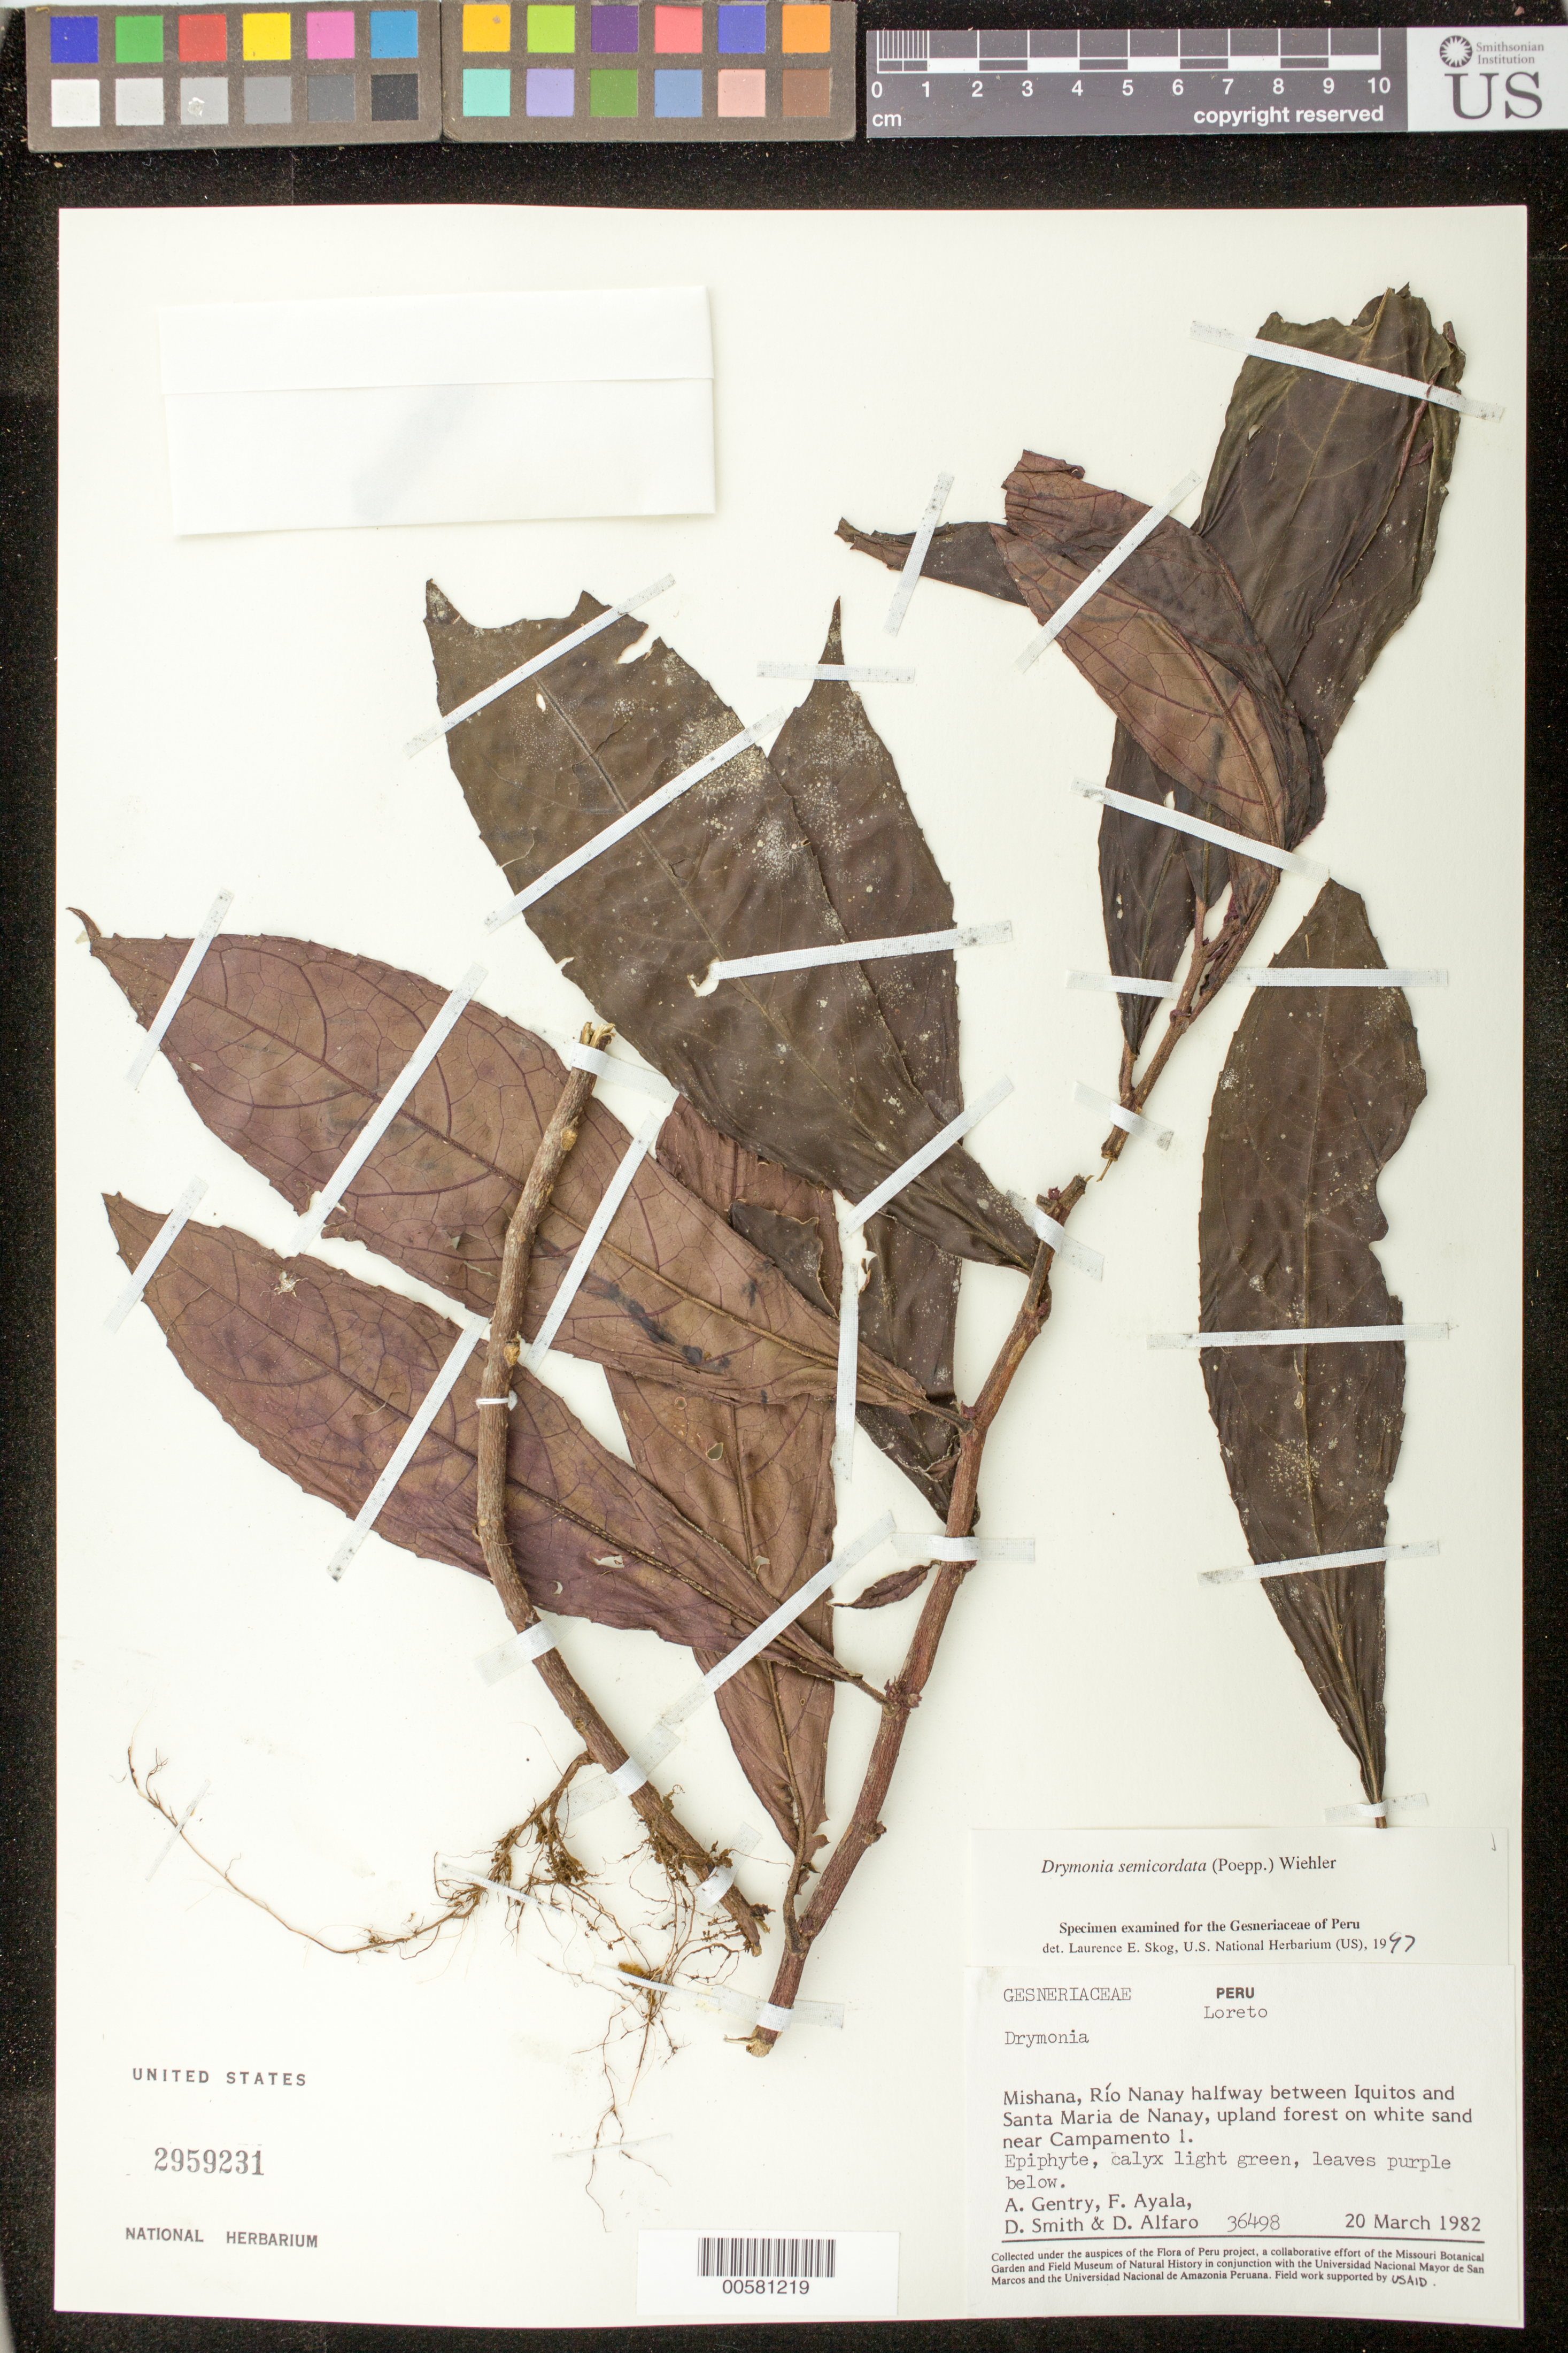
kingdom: Plantae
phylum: Tracheophyta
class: Magnoliopsida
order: Lamiales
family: Gesneriaceae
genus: Drymonia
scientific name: Drymonia semicordata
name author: (Poepp.) Wiehler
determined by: Skog, Laurence E.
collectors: A. H. Gentry, F. Ayala F., D. Smith & D. Alfaro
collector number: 36498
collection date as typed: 20 Mar 1982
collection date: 1982-03-20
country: Peru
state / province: Loreto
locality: Mishana, Río Nanay halfway between Iquitos and Santa Maria de Nanay, near Campamento 1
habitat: Upland forest on white sand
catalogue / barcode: US 2959231